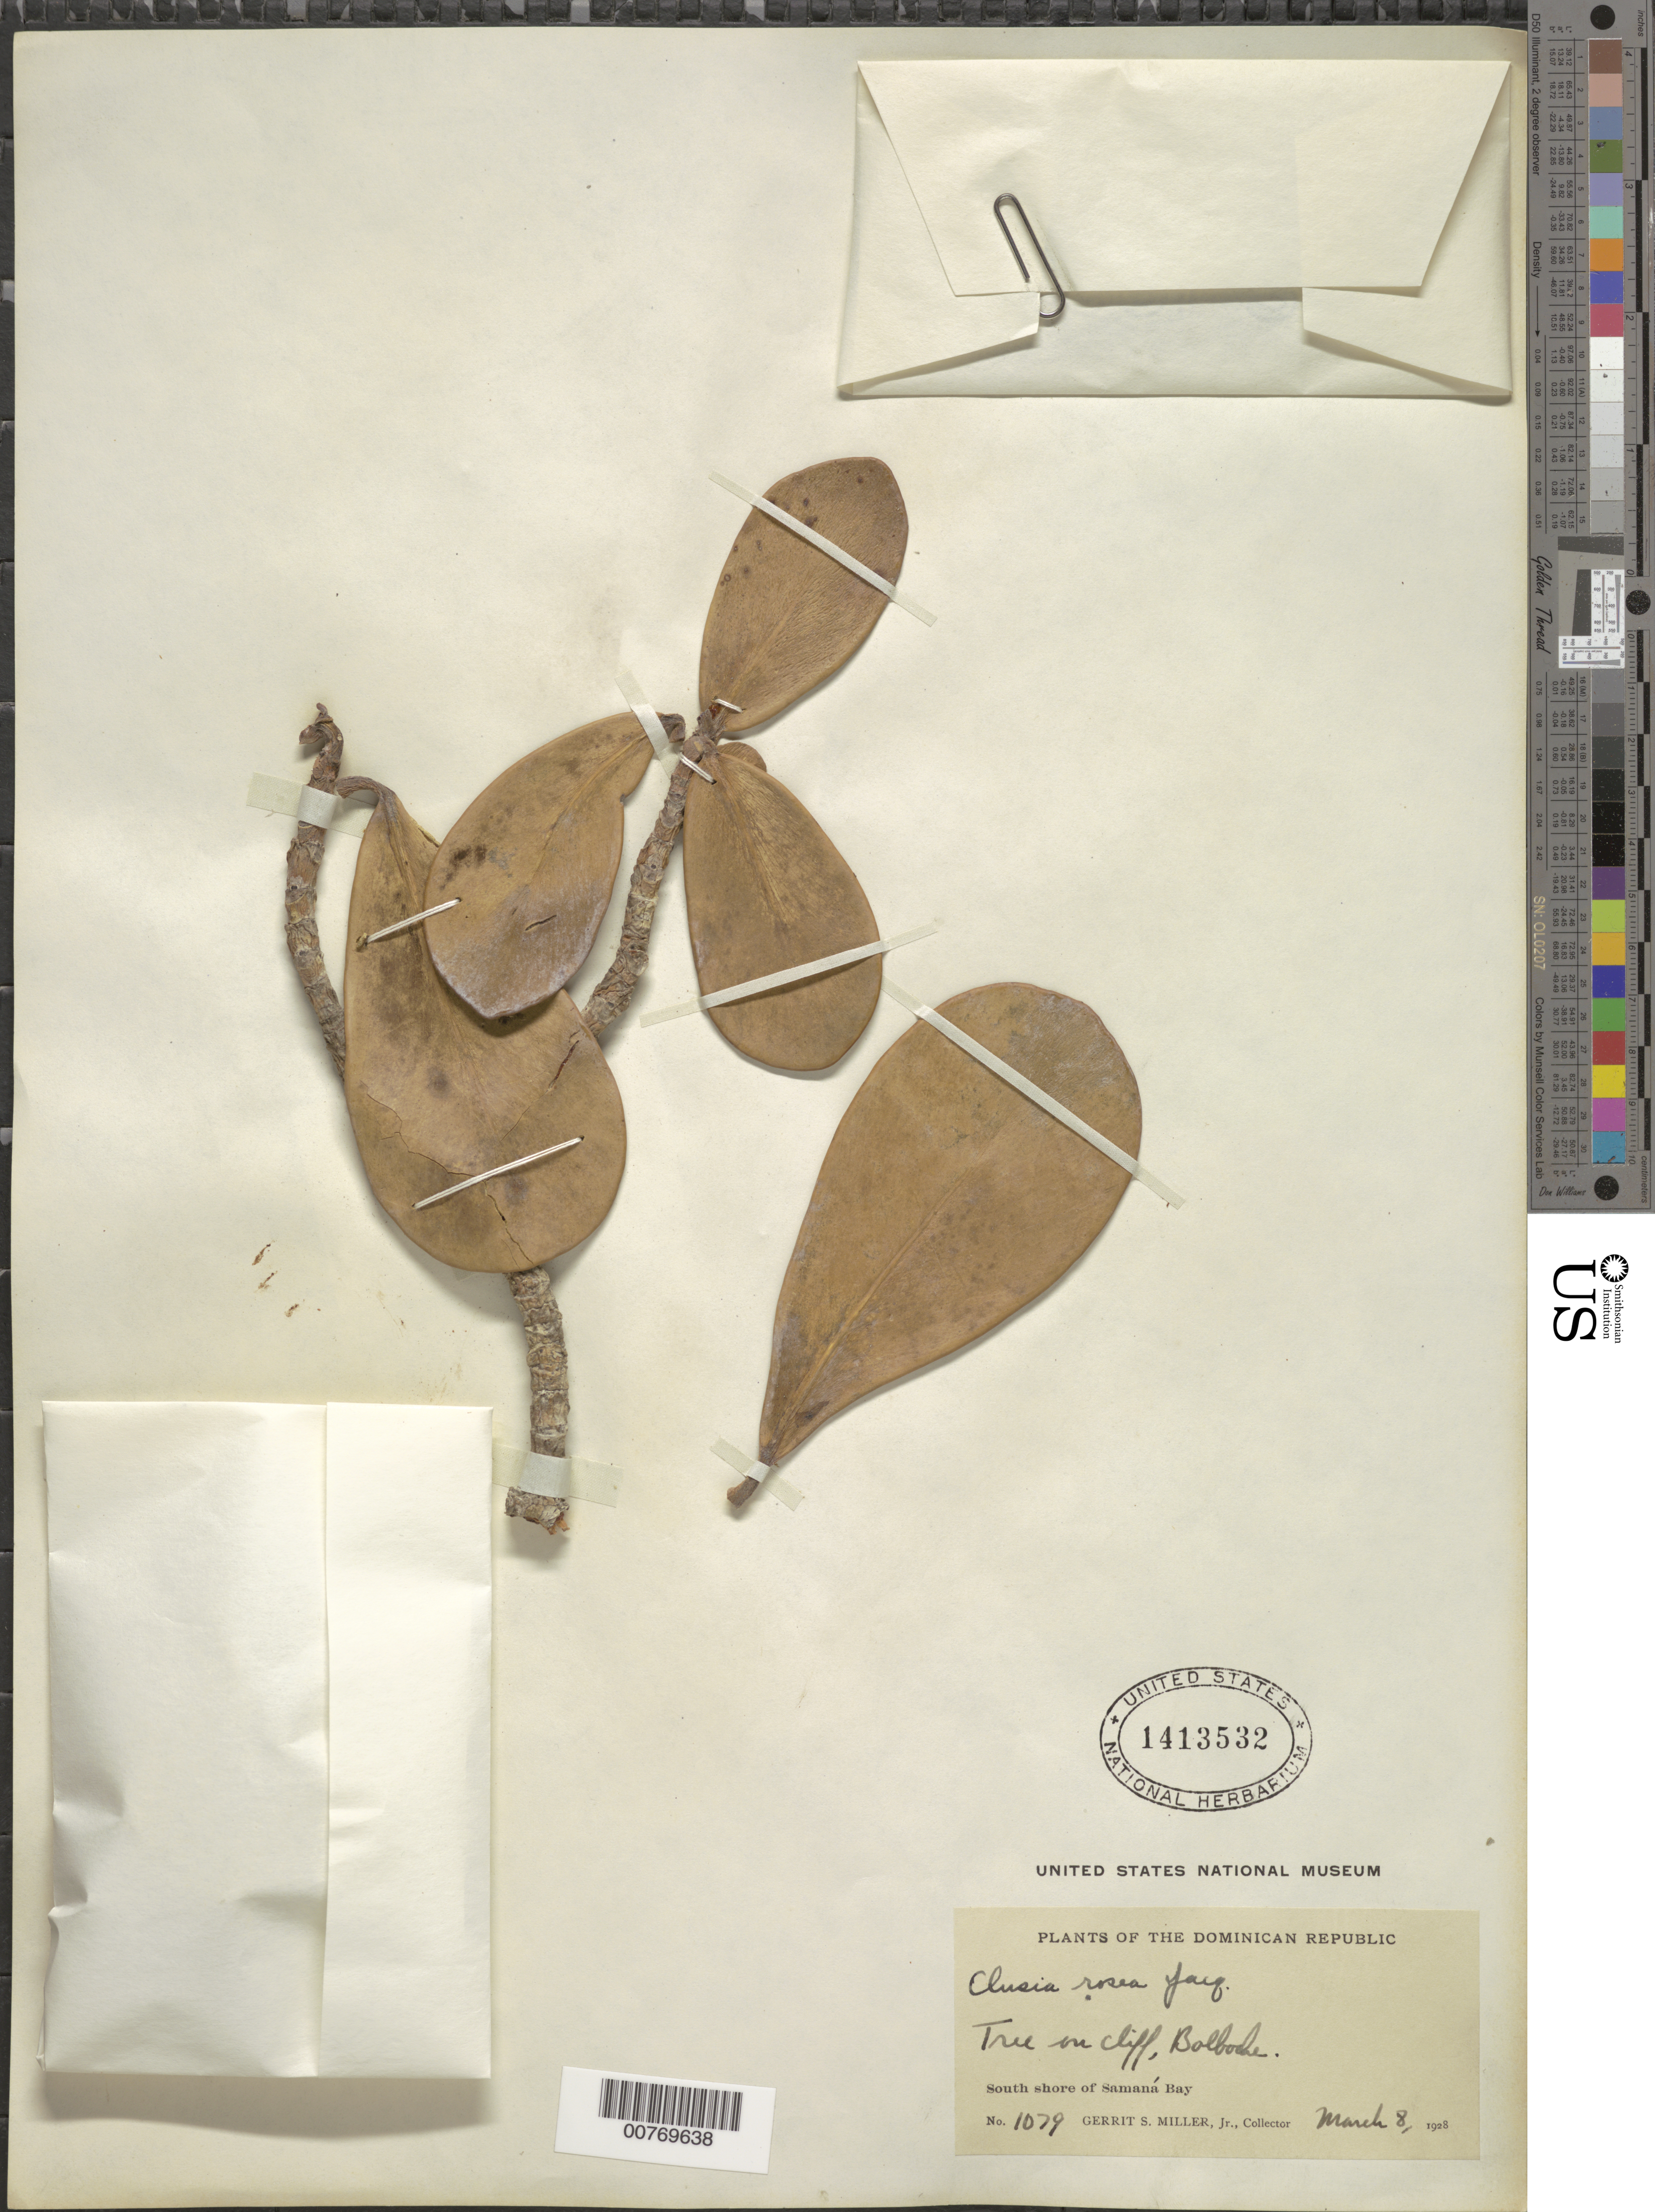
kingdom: Plantae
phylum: Tracheophyta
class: Magnoliopsida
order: Malpighiales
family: Clusiaceae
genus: Clusia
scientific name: Clusia rosea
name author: Jacq.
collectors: G. S. Miller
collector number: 1079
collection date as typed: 08 Mar 1928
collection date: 1928-03-08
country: Dominican Republic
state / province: Samaná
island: Hispaniola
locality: South shore of Samaná Bay.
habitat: in cliff, Balboche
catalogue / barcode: US 1413532